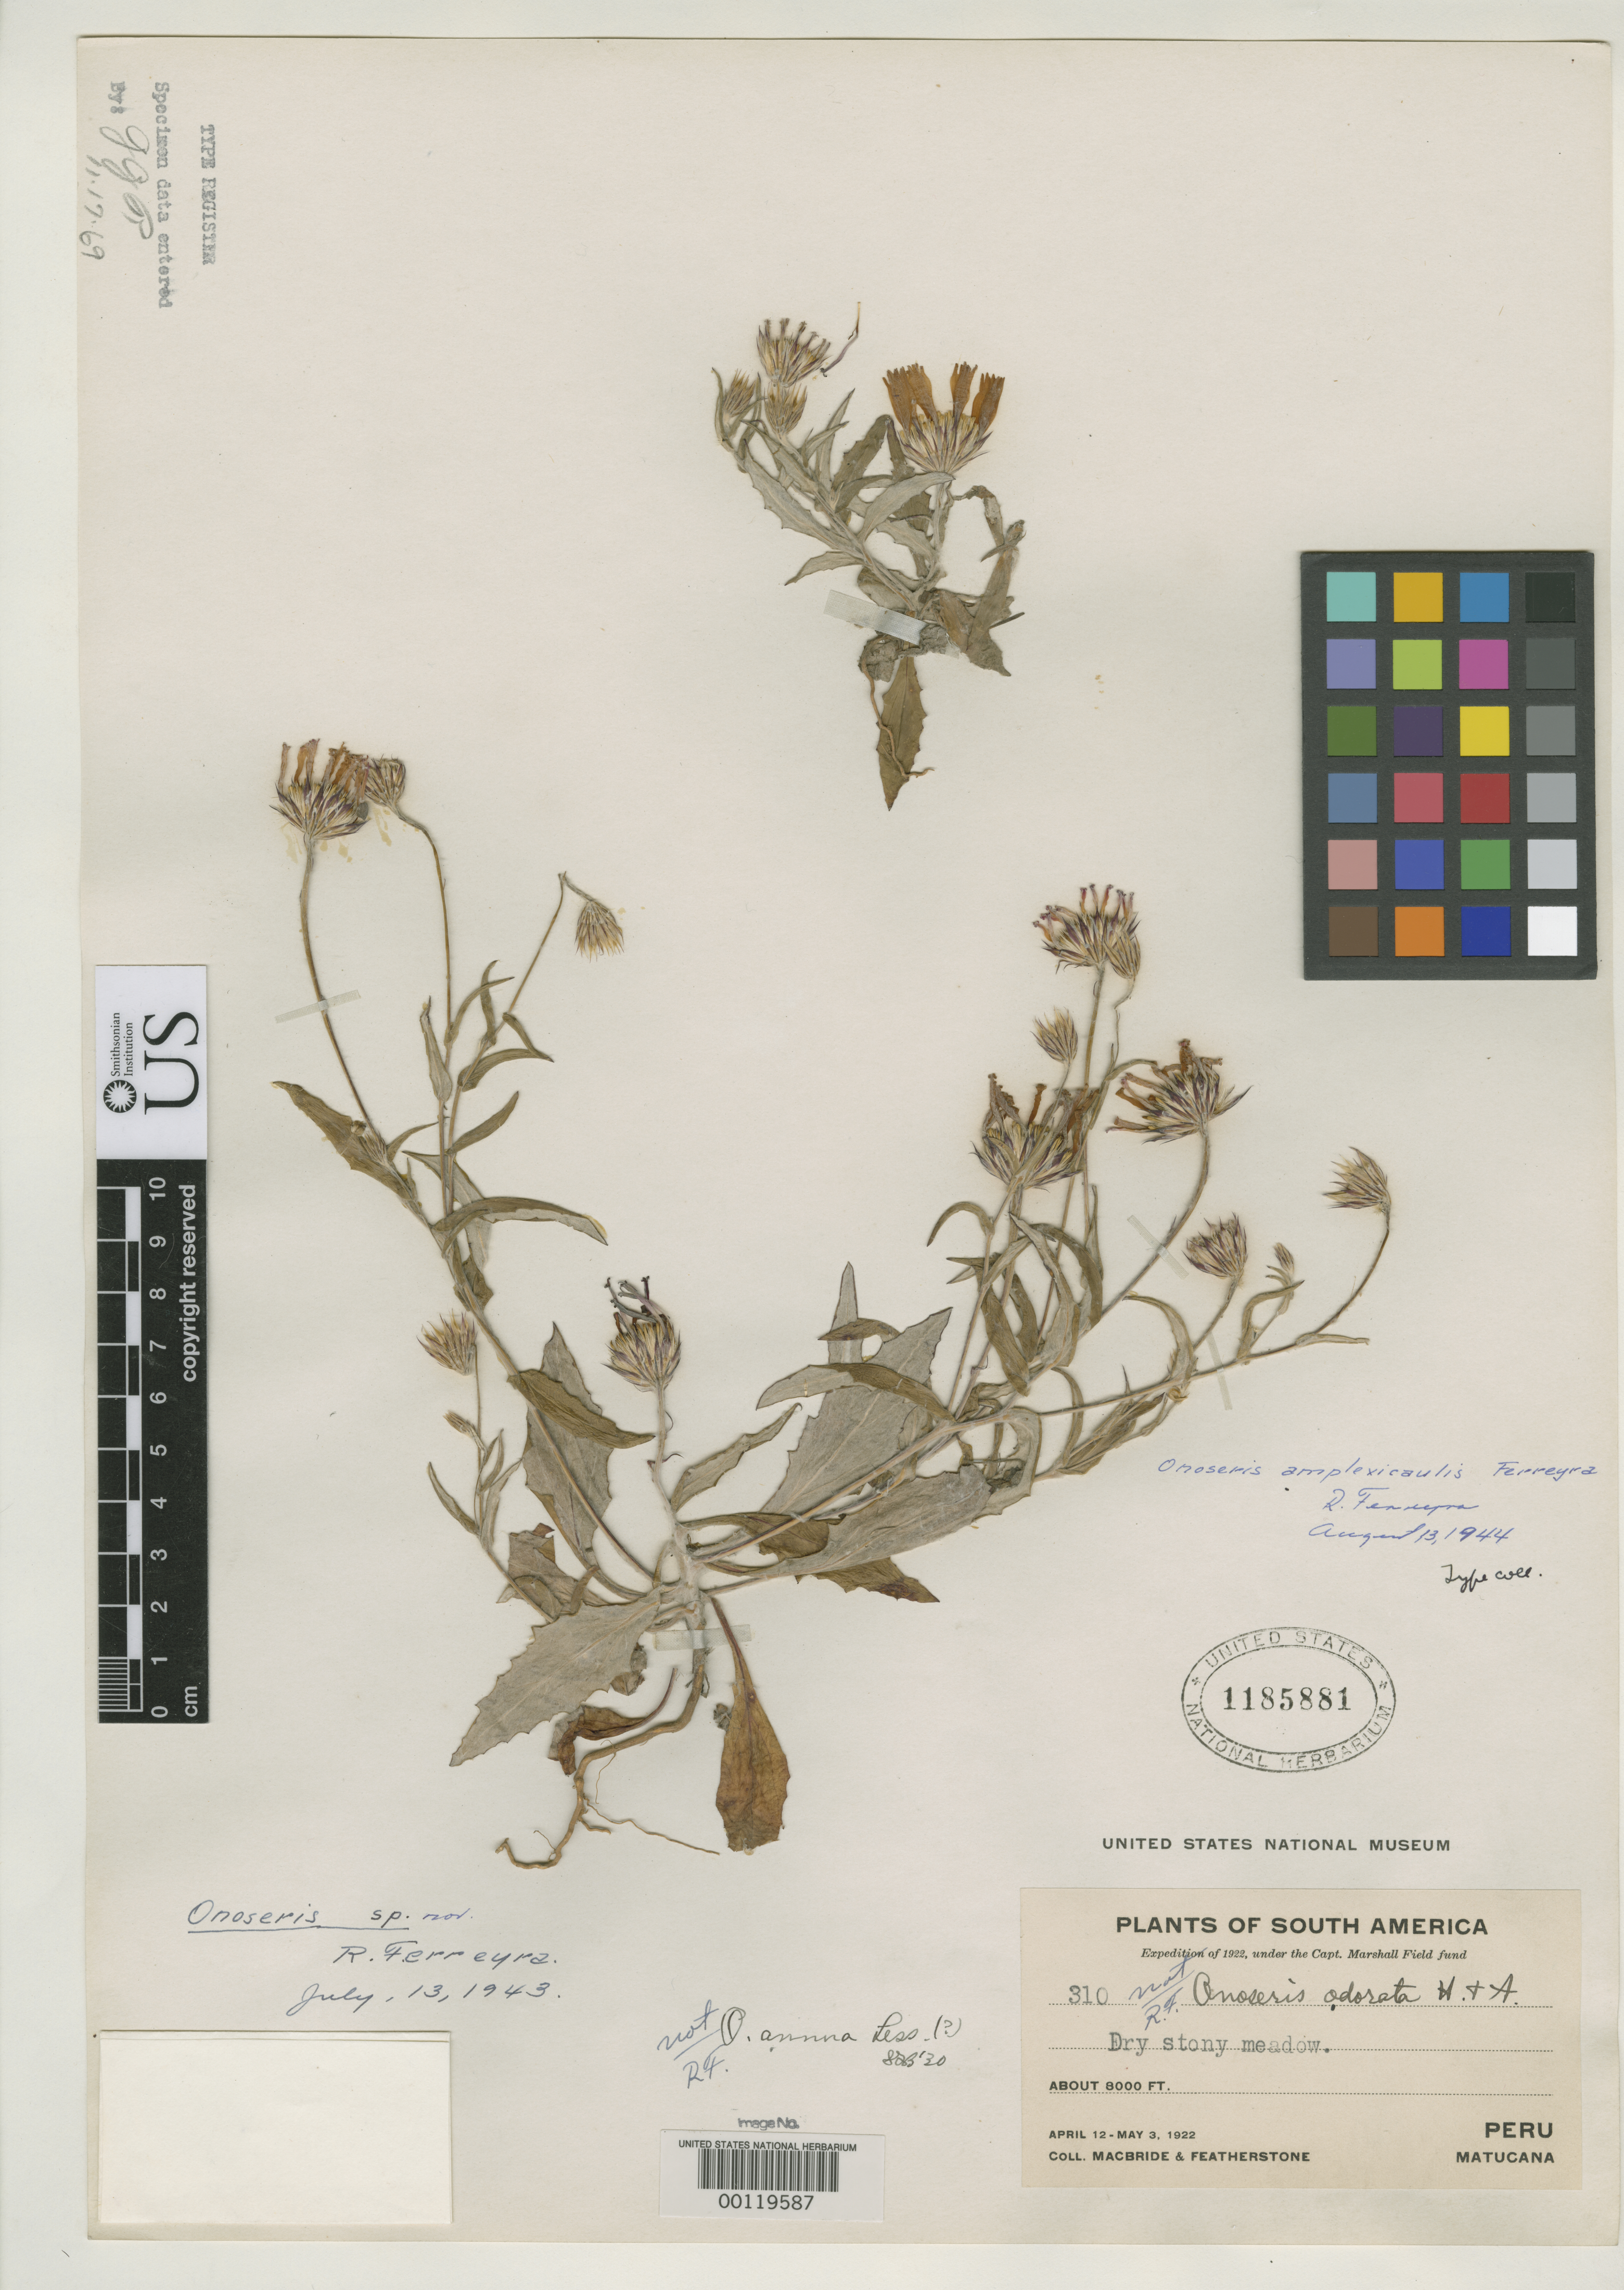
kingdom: Plantae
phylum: Tracheophyta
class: Magnoliopsida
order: Asterales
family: Asteraceae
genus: Onoseris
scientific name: Onoseris amplexicaulis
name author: Ferreyra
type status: Isotype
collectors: J. F. Macbride & W. Featherstone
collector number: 310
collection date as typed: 12 Apr 1922 to 03 May 1922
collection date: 1922-04-12/1922-05-03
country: Peru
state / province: Lima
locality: Alrededores de Matucana.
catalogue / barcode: US 1185881